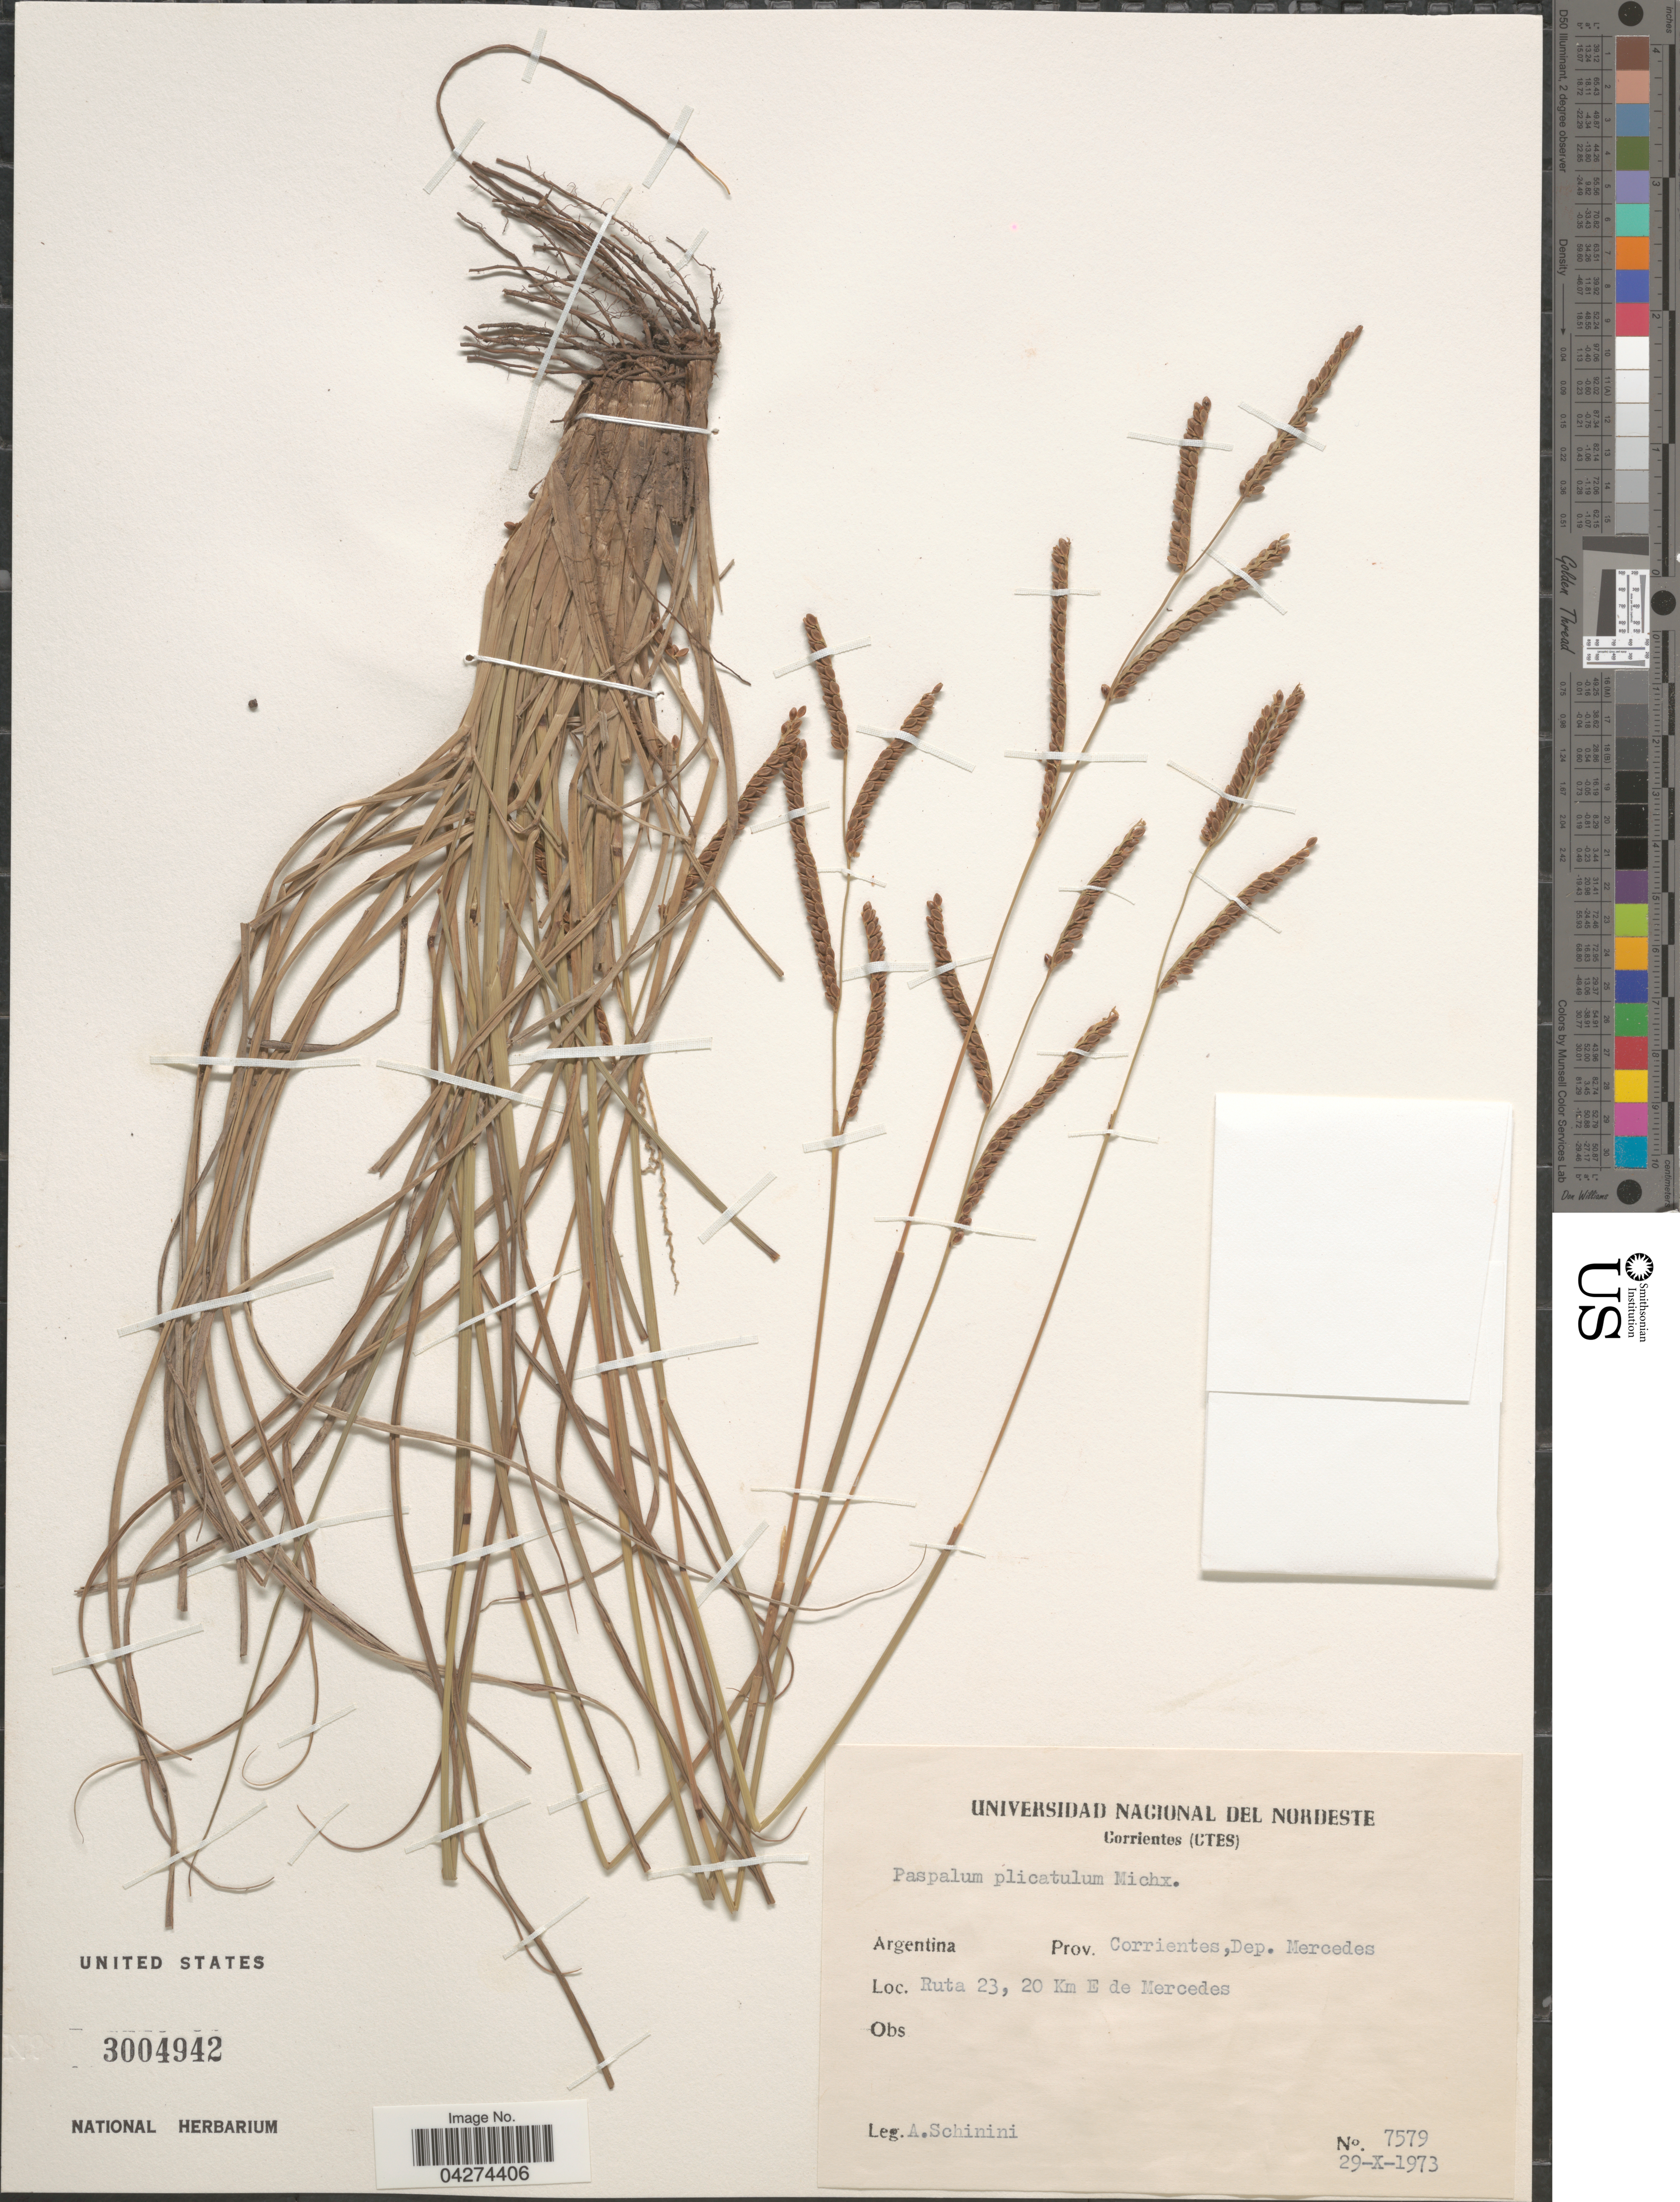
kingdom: Plantae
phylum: Tracheophyta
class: Liliopsida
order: Poales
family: Poaceae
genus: Paspalum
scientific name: Paspalum plicatulum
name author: Michx.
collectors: A. Schinini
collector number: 7579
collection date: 1973-10-29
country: Argentina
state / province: Corrientes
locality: Dep. Mercedes. Ruta 23, 20 Km E de Mercedes.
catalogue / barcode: US 3004942